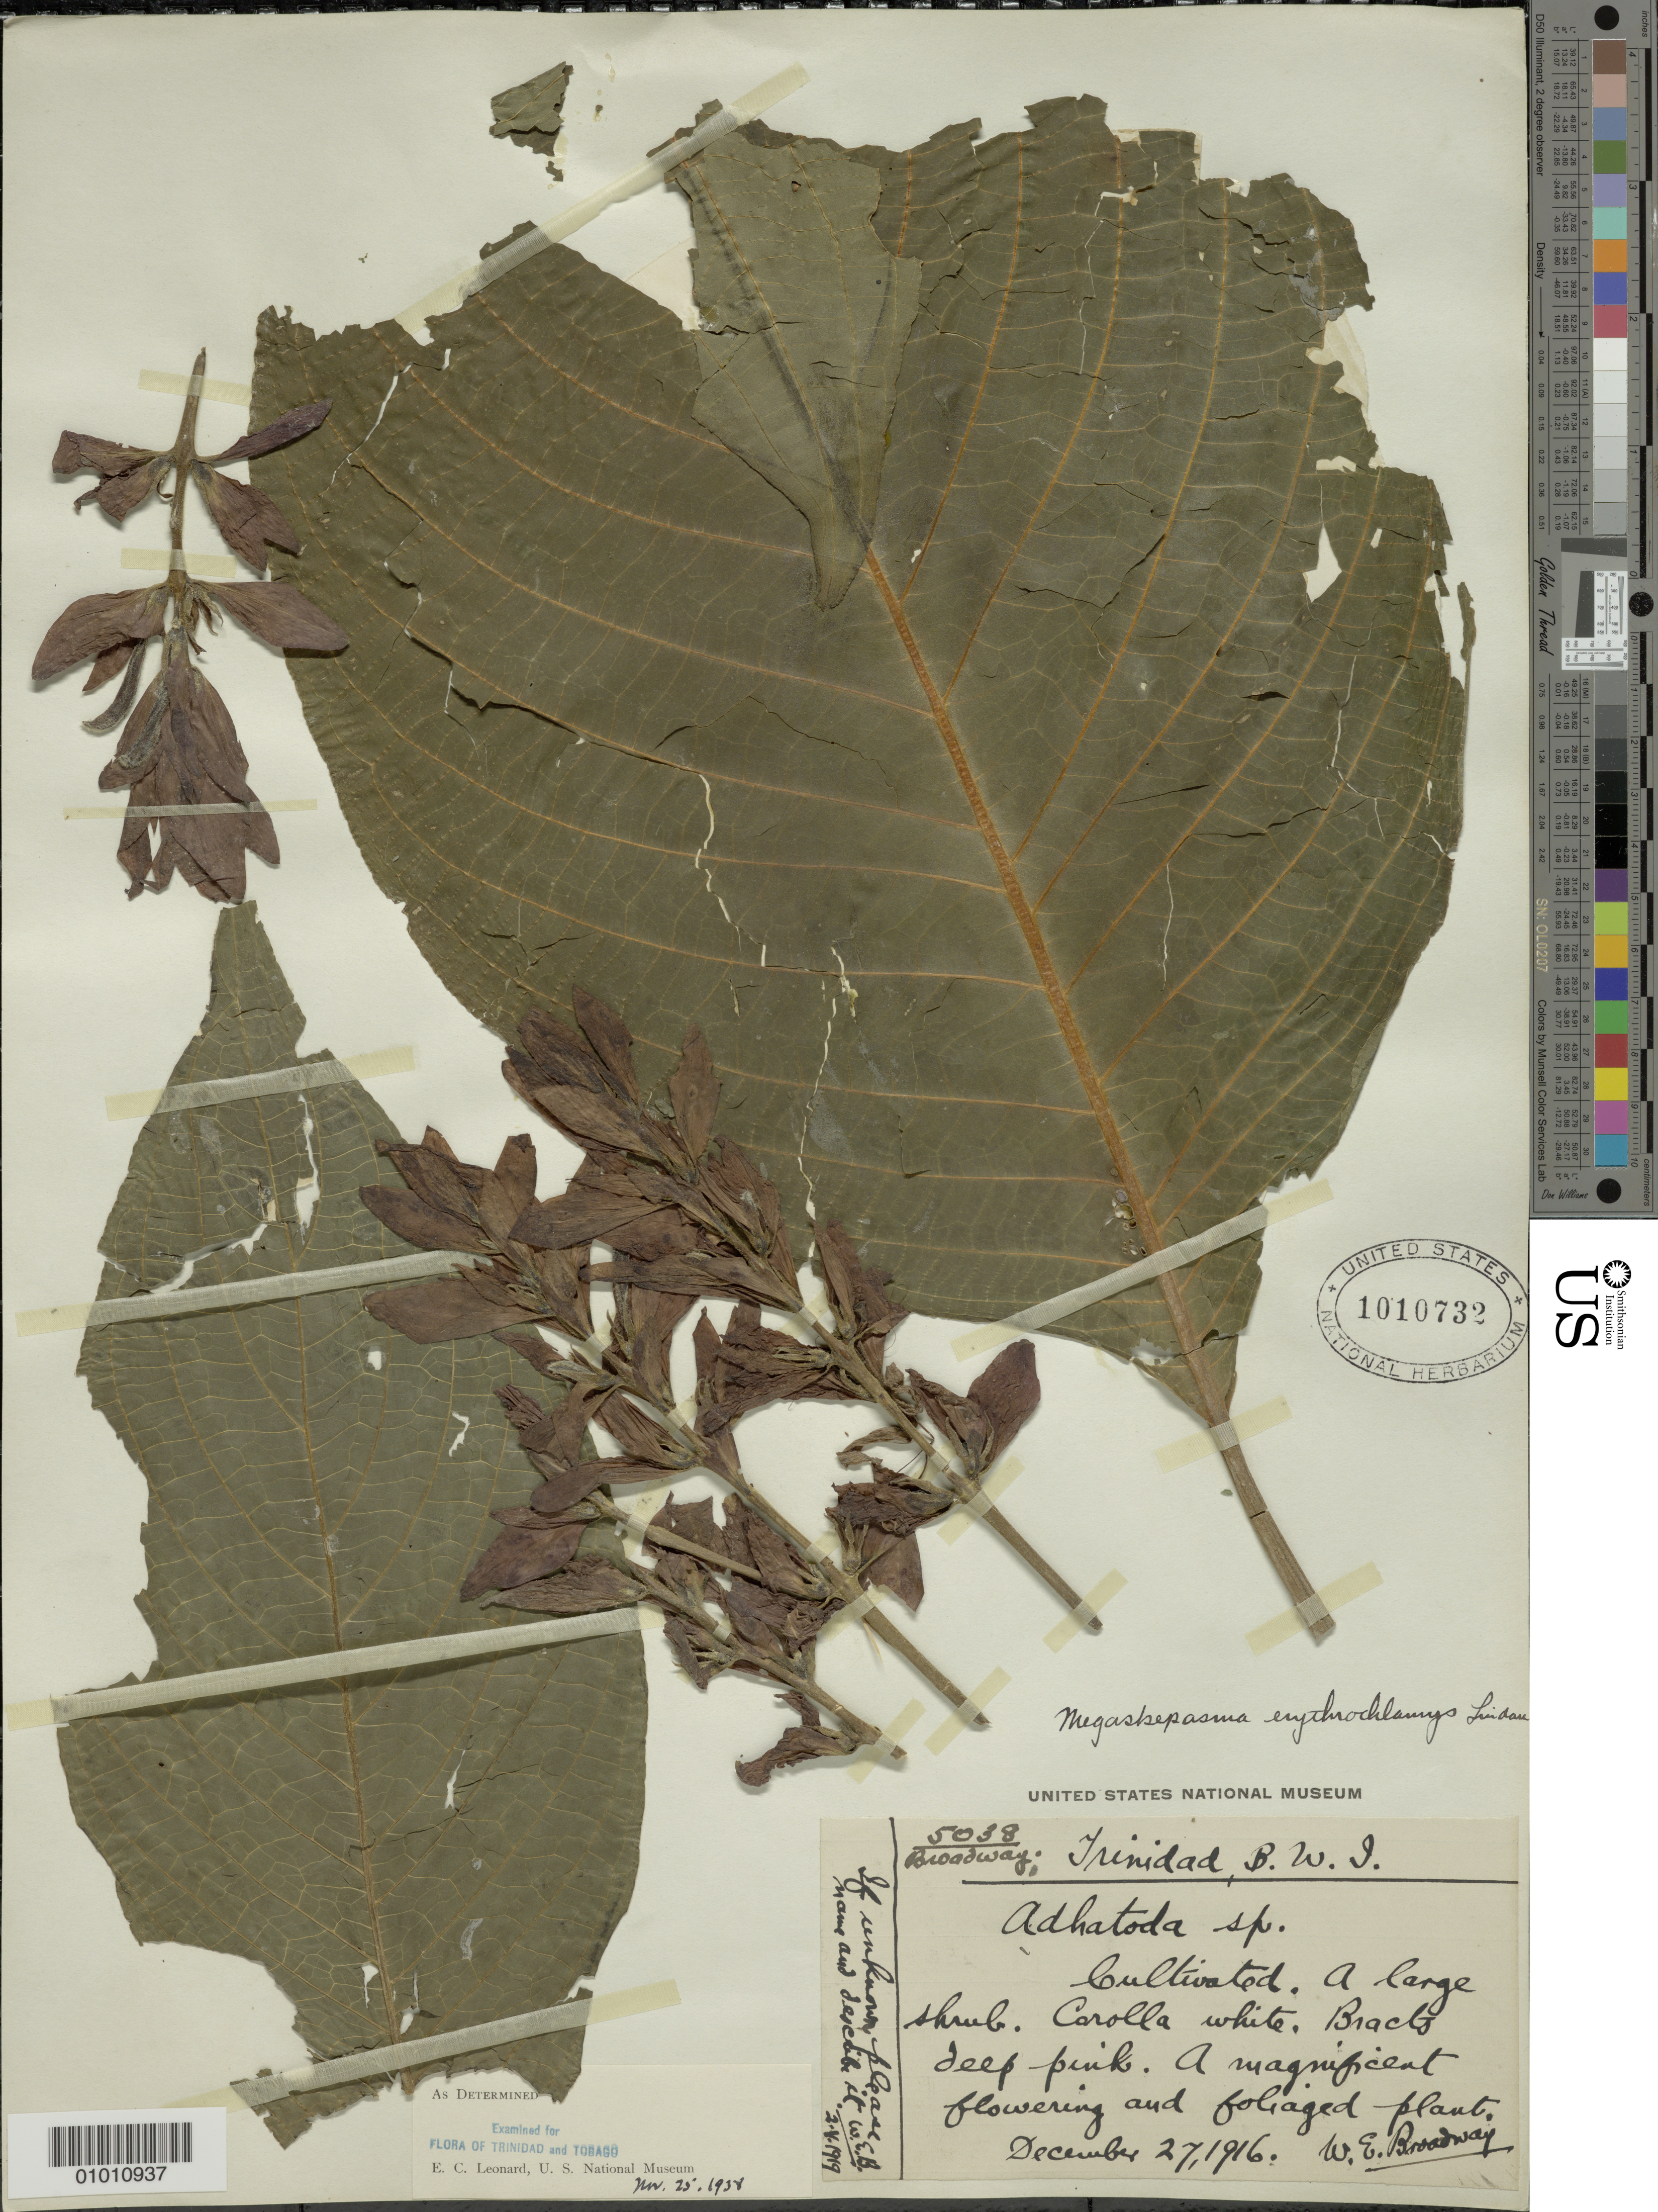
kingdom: Plantae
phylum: Tracheophyta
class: Magnoliopsida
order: Lamiales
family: Acanthaceae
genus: Megaskepasma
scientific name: Megaskepasma erythrochlamys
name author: Lindau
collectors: W. E. Broadway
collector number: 5038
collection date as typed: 27 Dec 1916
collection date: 1916-12-27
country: Trinidad and Tobago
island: Trinidad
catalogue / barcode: US 1010732